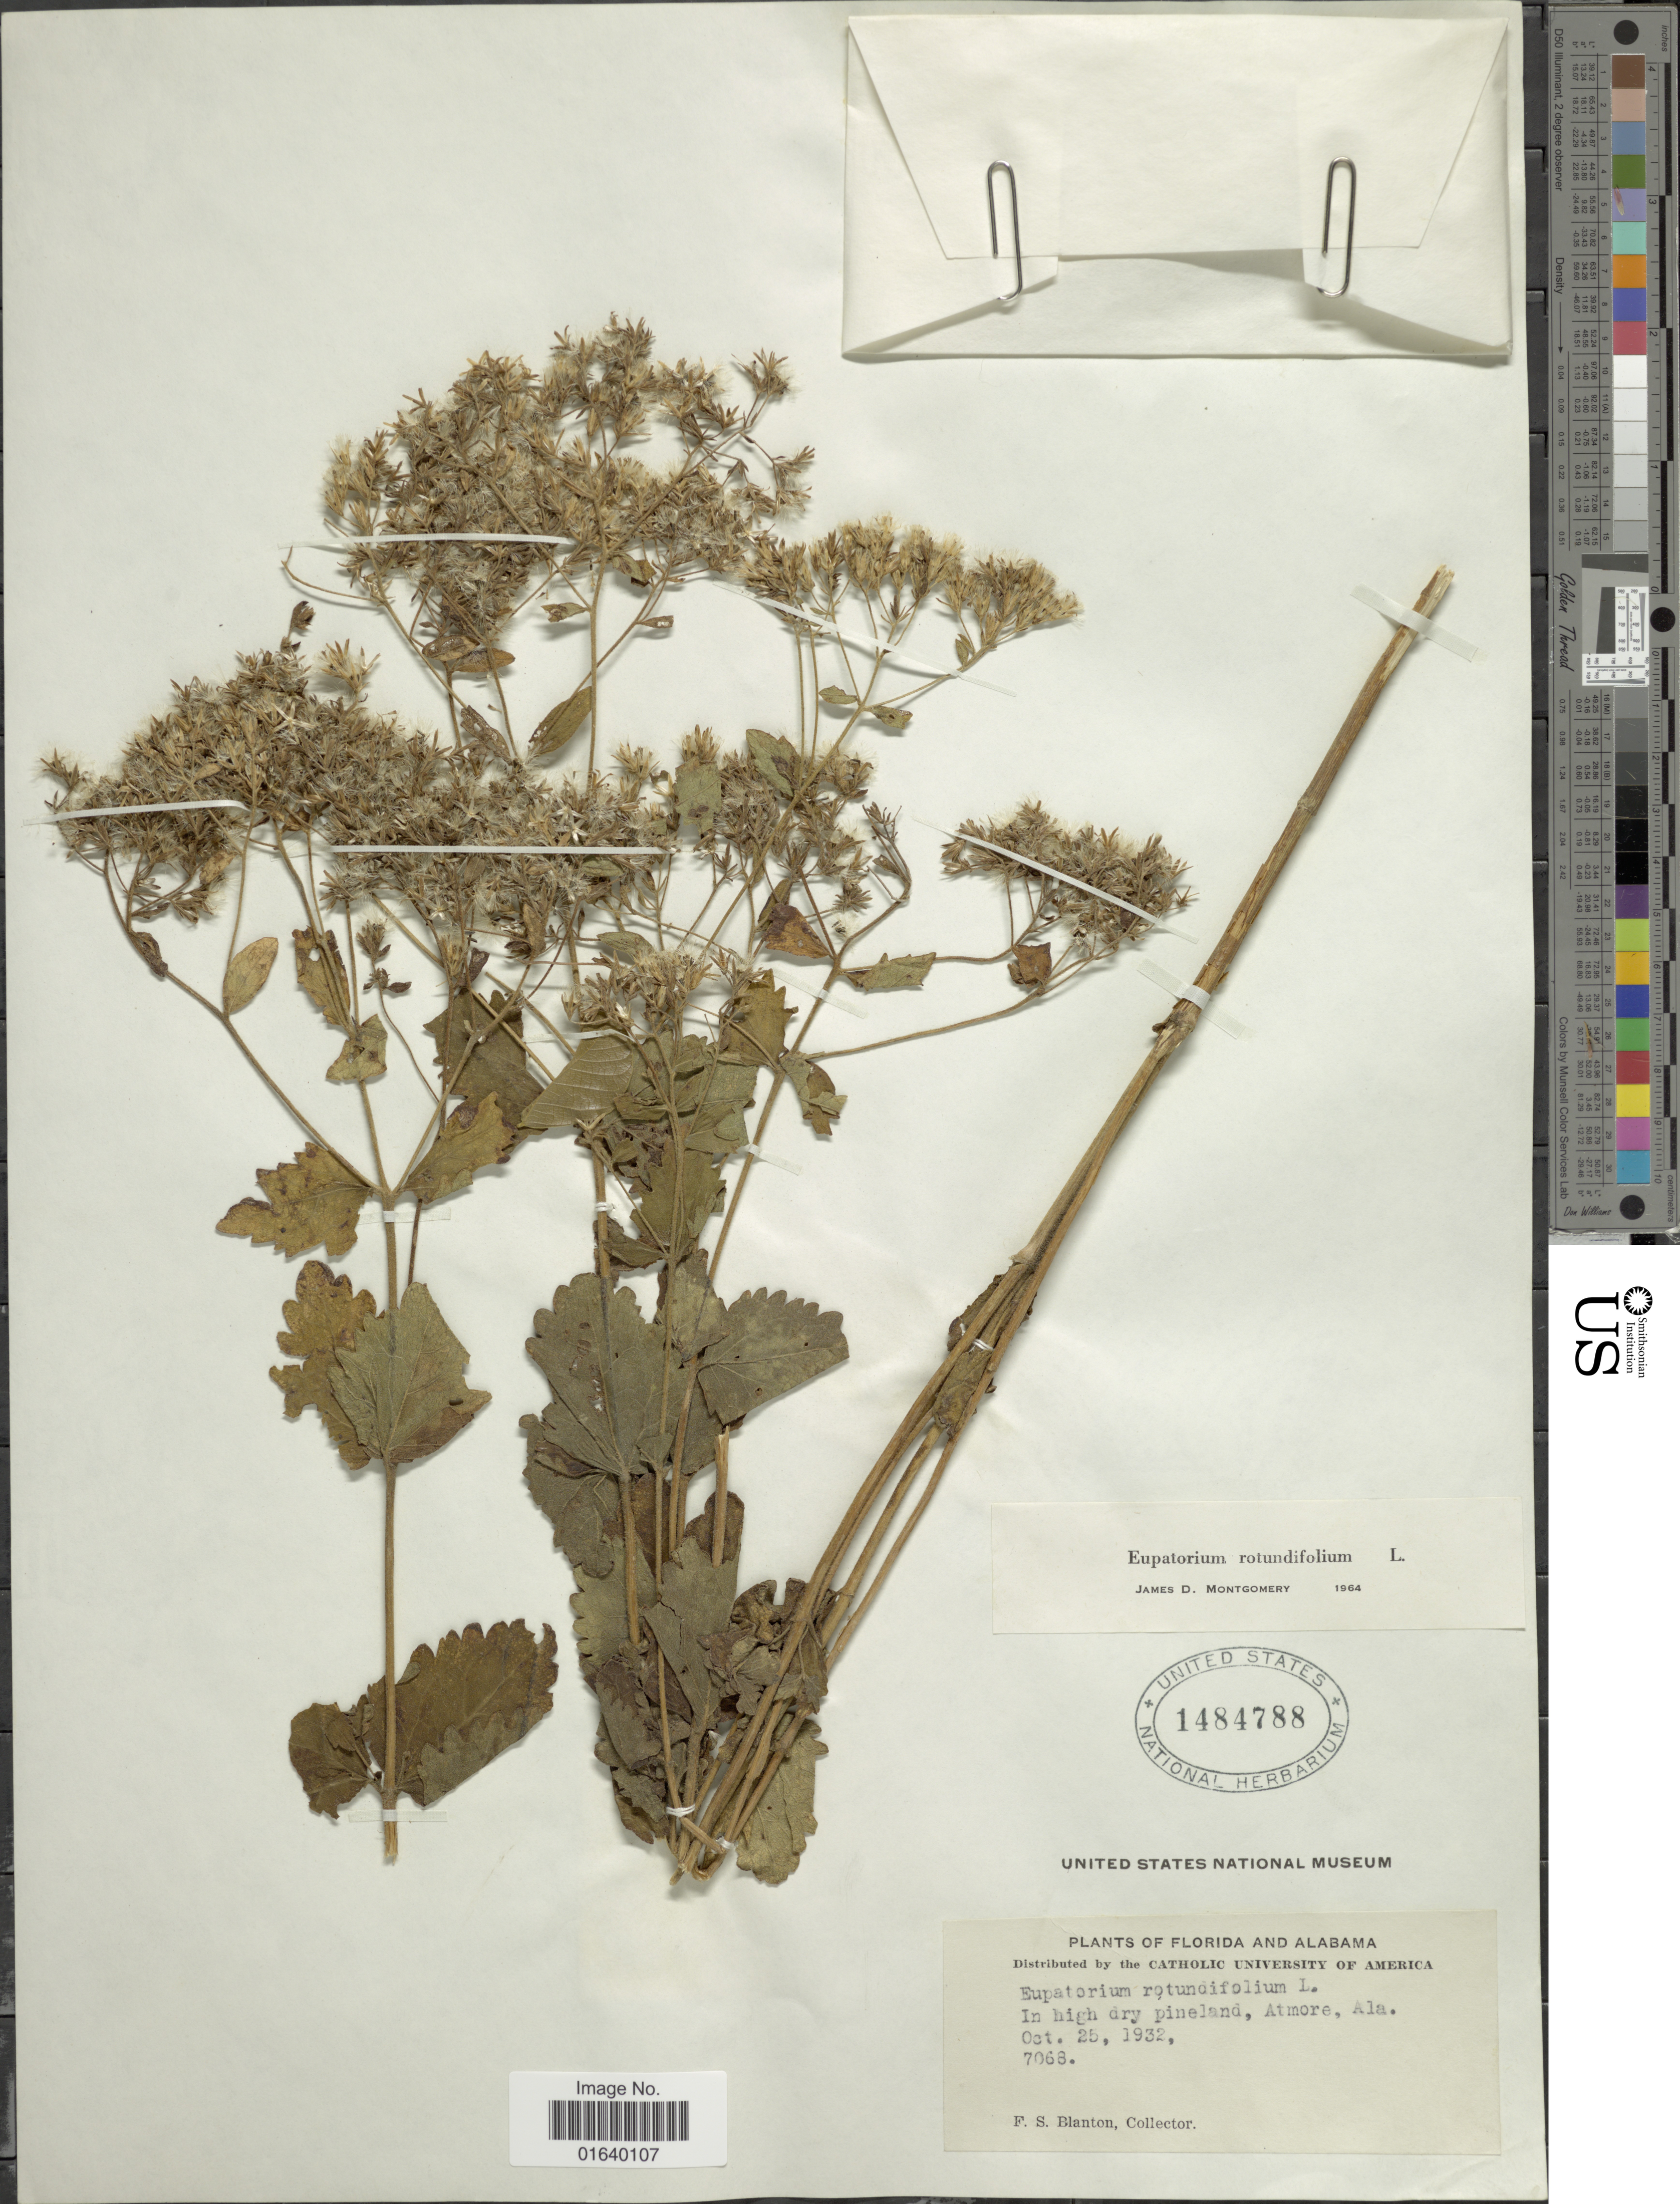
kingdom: Plantae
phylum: Tracheophyta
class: Magnoliopsida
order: Asterales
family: Asteraceae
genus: Eupatorium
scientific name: Eupatorium rotundifolium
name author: L.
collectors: F. S. Blanton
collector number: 7068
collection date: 1932-10-25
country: United States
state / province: Alabama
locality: Florida and Alabama, In high dry pineland, Atmore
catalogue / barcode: US 1484788